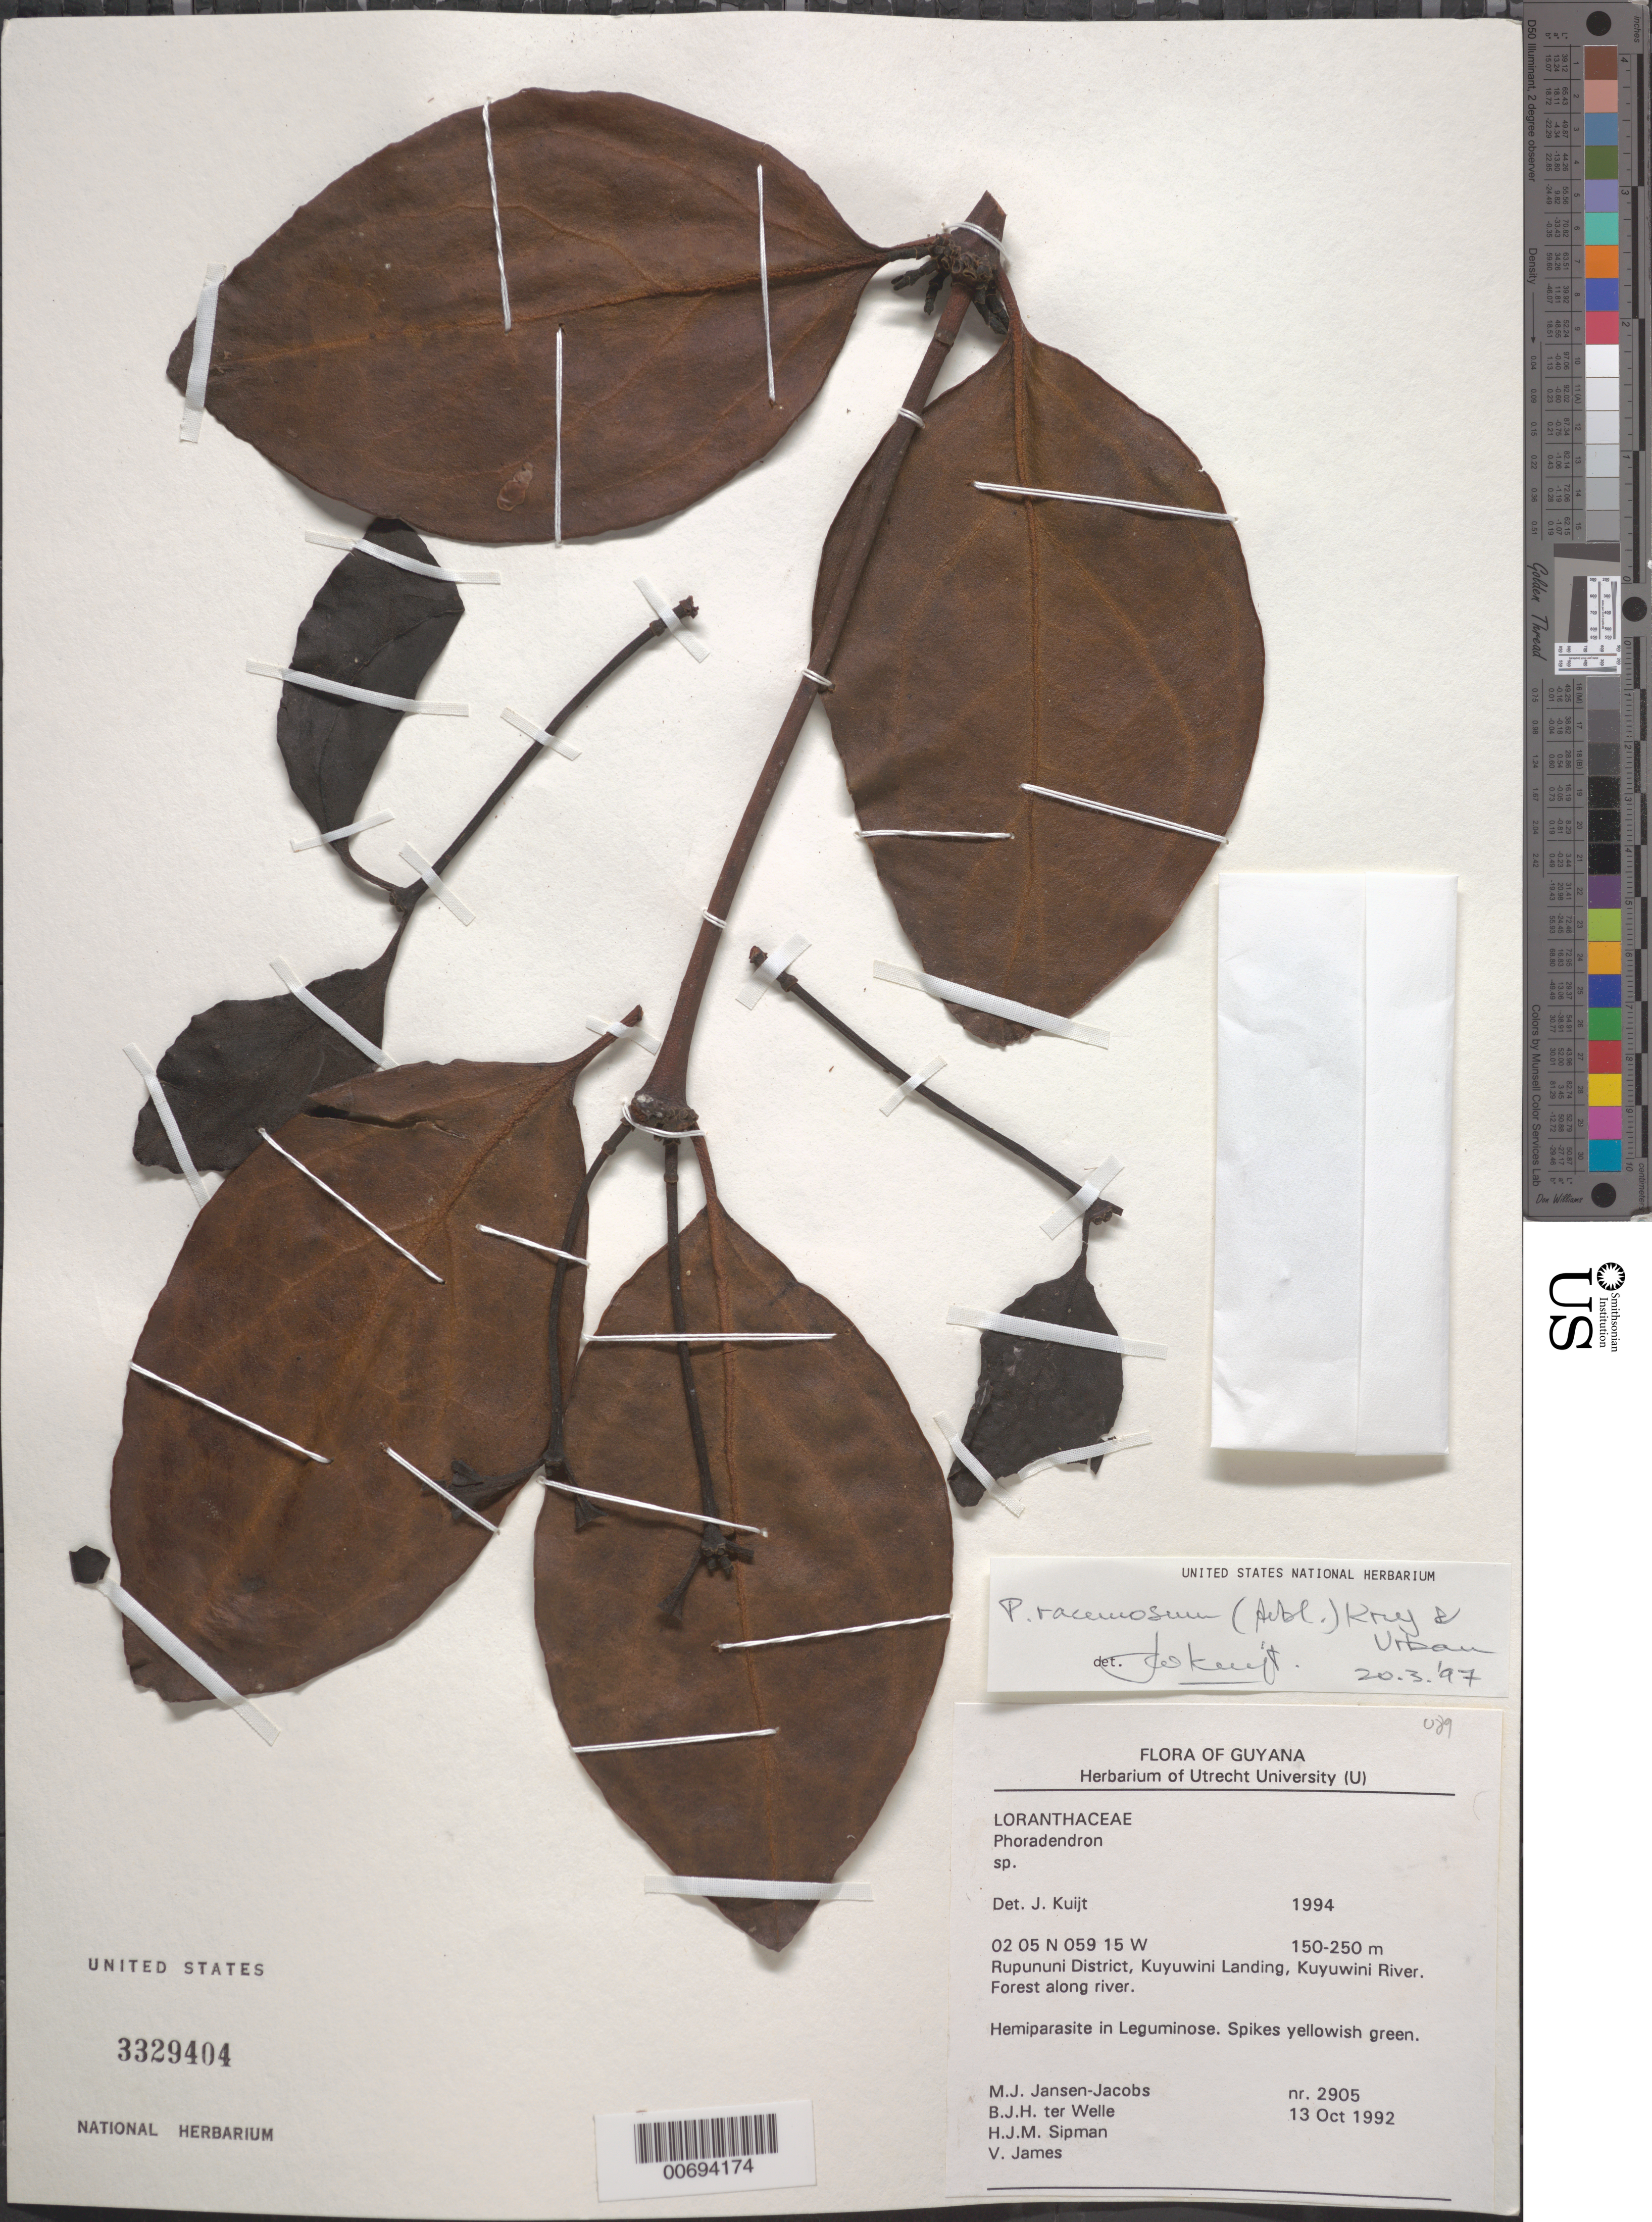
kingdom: Plantae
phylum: Tracheophyta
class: Magnoliopsida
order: Santalales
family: Viscaceae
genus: Phoradendron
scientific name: Phoradendron racemosum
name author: (Aubl.) Krug & Urb.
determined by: Kuijt, Job, (CANADA)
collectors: M. J. Jansen-Jacobs, B. Welle, H. J. M. Sipman & V. James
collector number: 2905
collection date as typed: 13-Oct-92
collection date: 1992-10-13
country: Guyana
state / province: U. Takutu-U. Essequibo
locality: Kuyuwini Landing, Kuyuwini River, Rupununi District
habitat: Forest along river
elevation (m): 150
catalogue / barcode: US 3329404